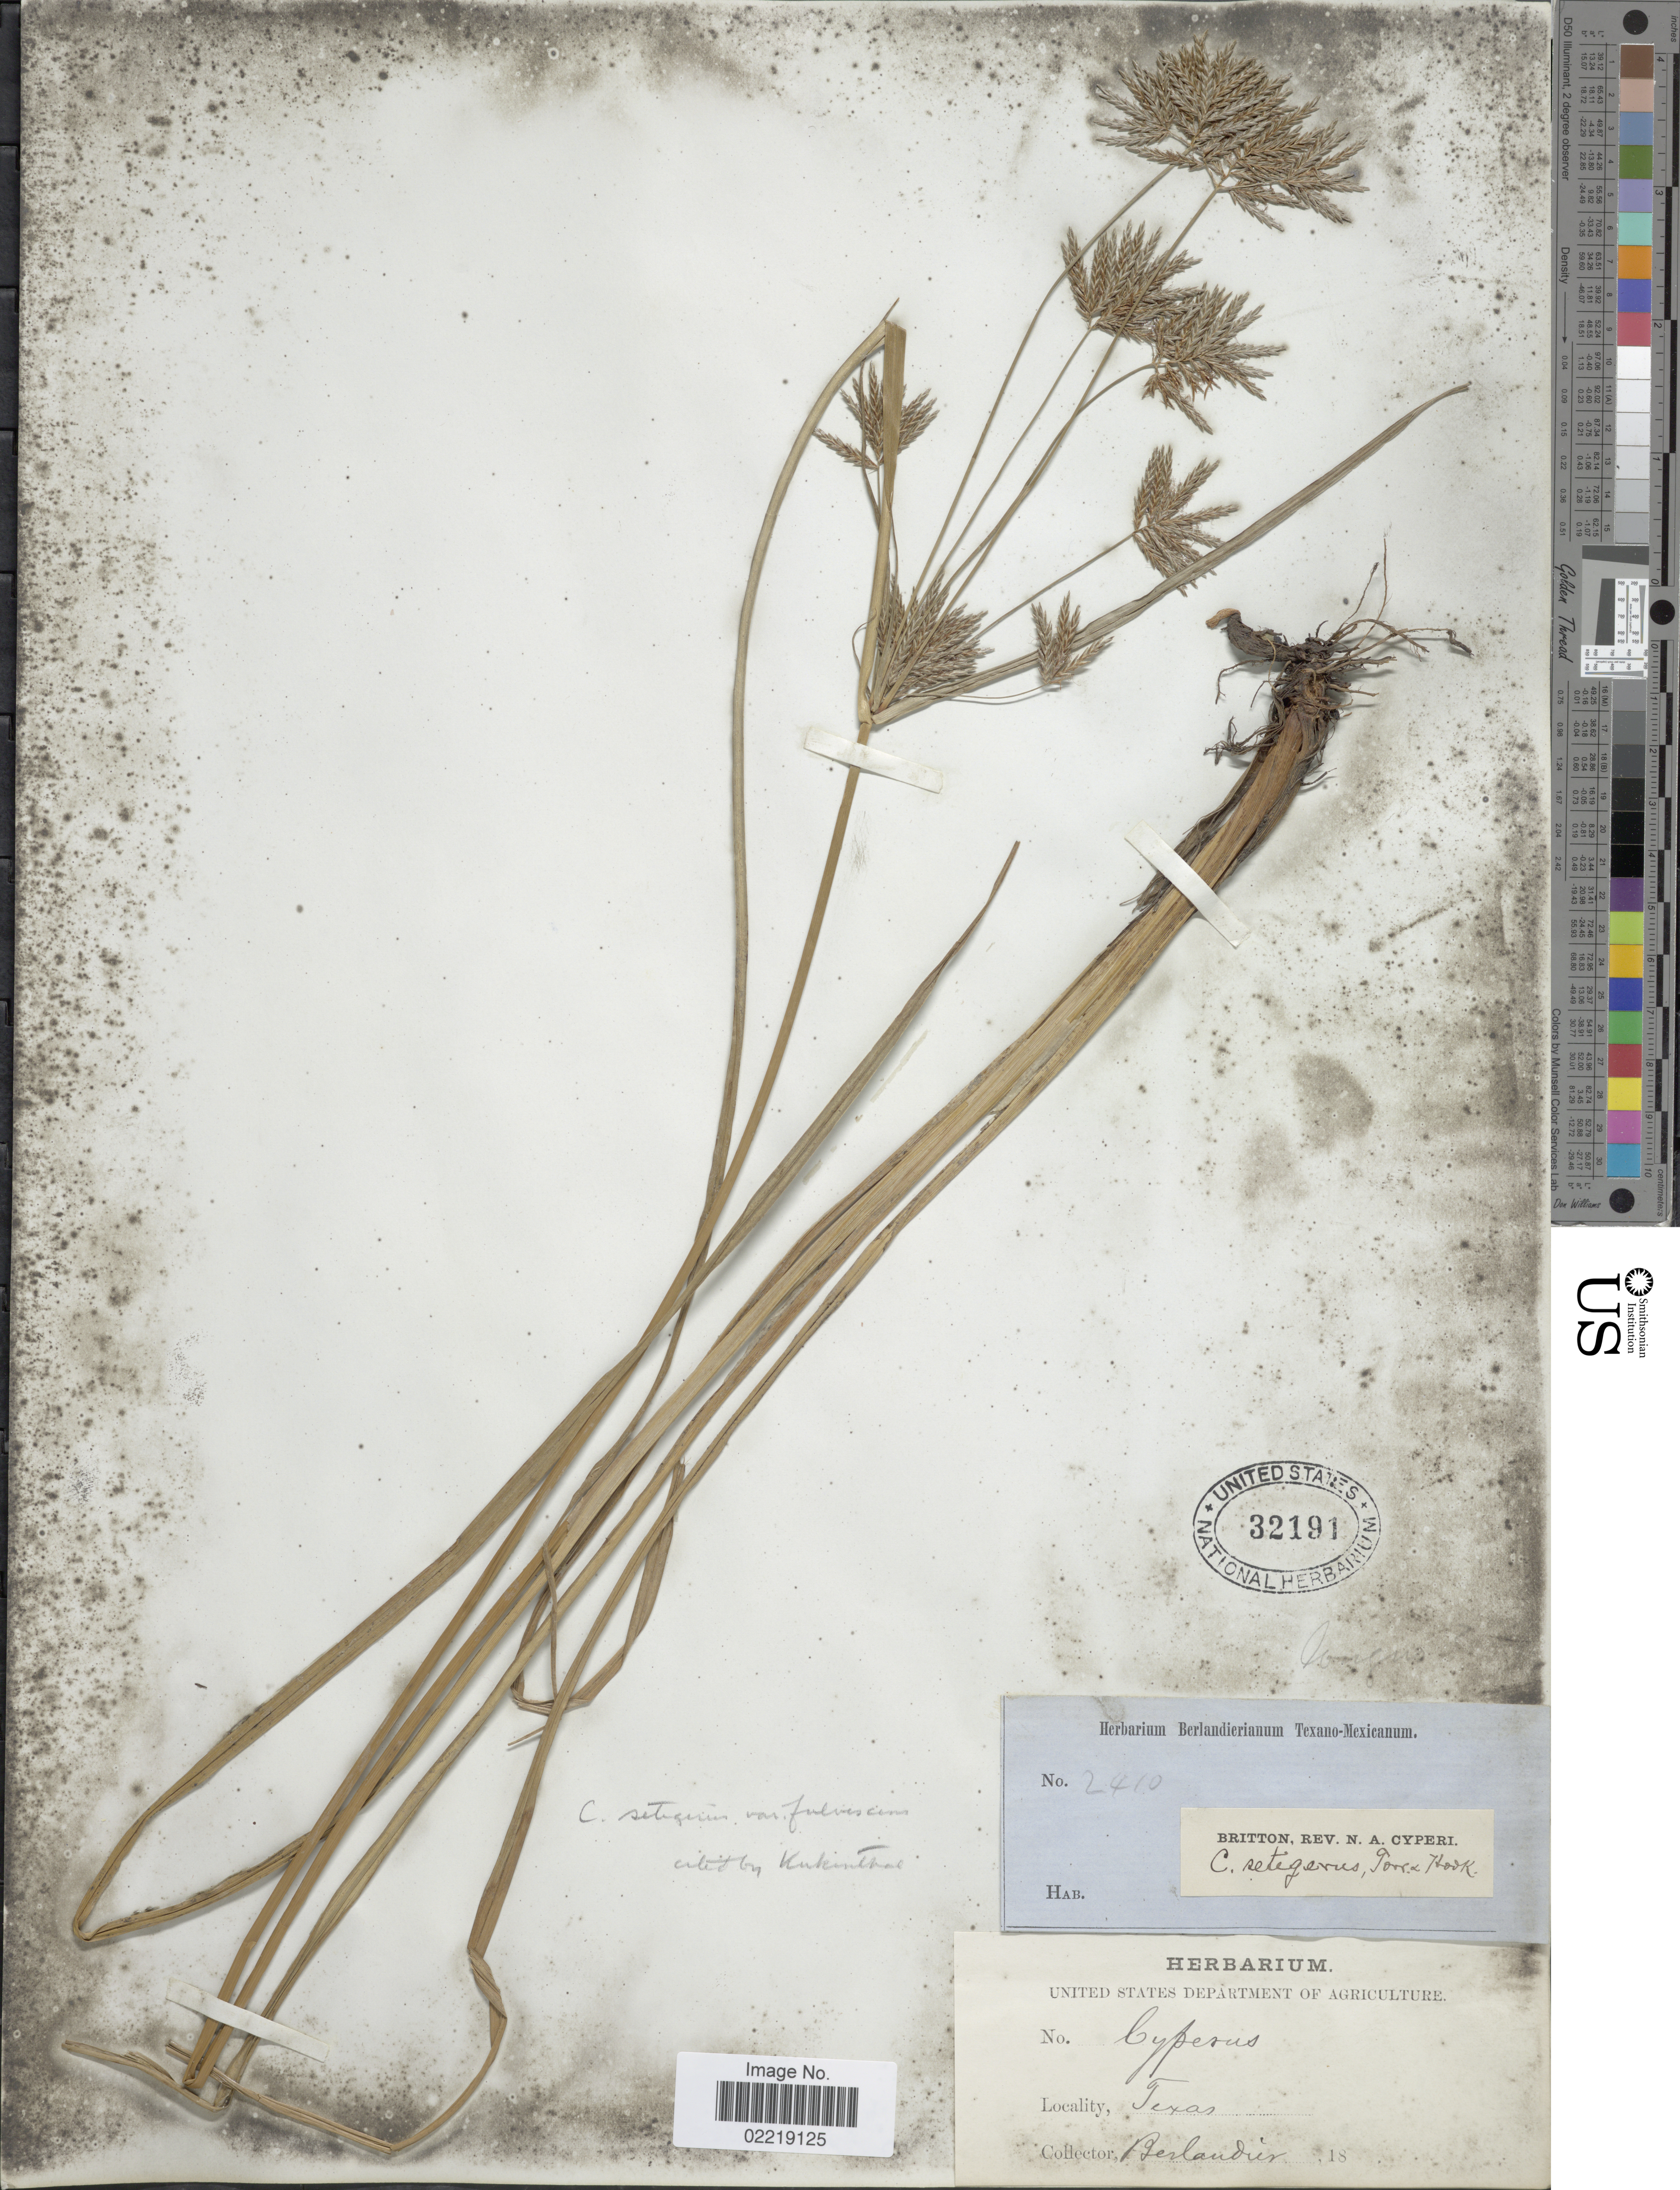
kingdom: Plantae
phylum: Tracheophyta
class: Liliopsida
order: Poales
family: Cyperaceae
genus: Cyperus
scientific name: Cyperus setigerus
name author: Torr. & Hook.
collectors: J. L. Berlandier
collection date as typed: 18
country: United States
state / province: Texas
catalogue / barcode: US 32191